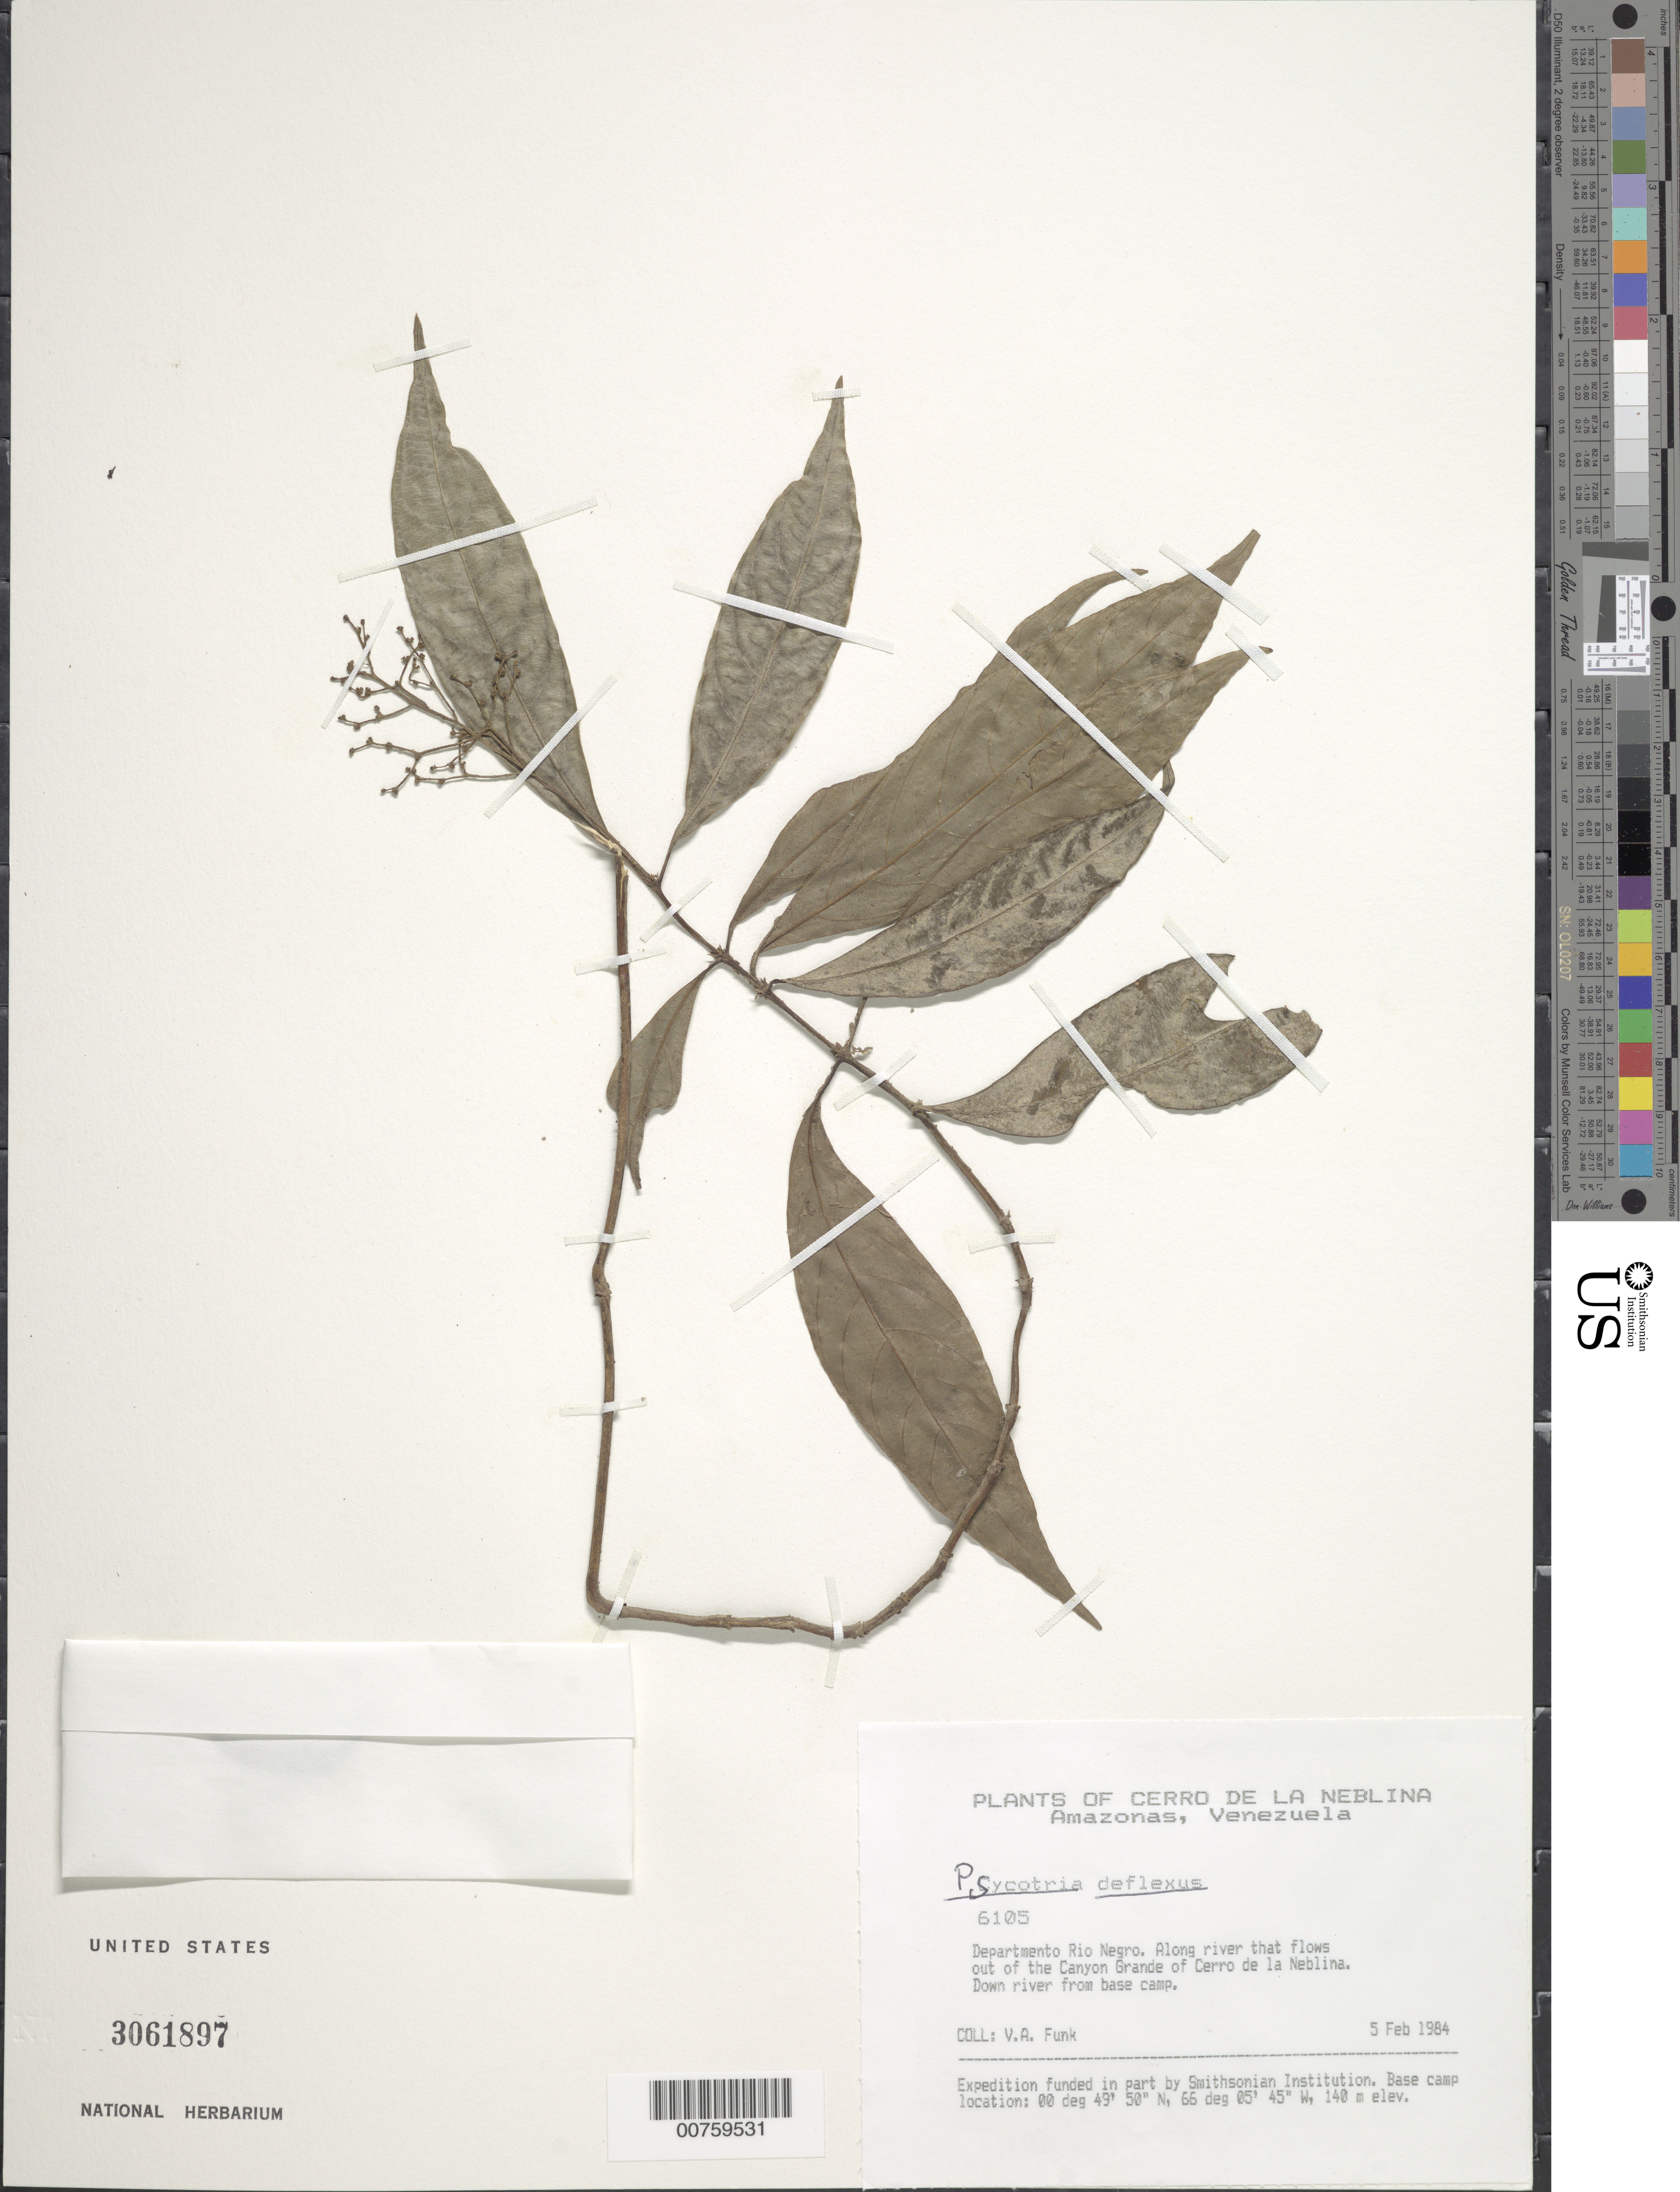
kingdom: Plantae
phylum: Tracheophyta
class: Magnoliopsida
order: Gentianales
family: Rubiaceae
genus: Psychotria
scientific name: Psychotria deflexa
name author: DC.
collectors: V. Funk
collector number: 6105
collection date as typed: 5-Feb-84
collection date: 1984-02-05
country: Venezuela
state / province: Amazonas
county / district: Río Negro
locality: Canyon Grande, Cerro de la Neblina, down river from base camp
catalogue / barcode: US 3061897